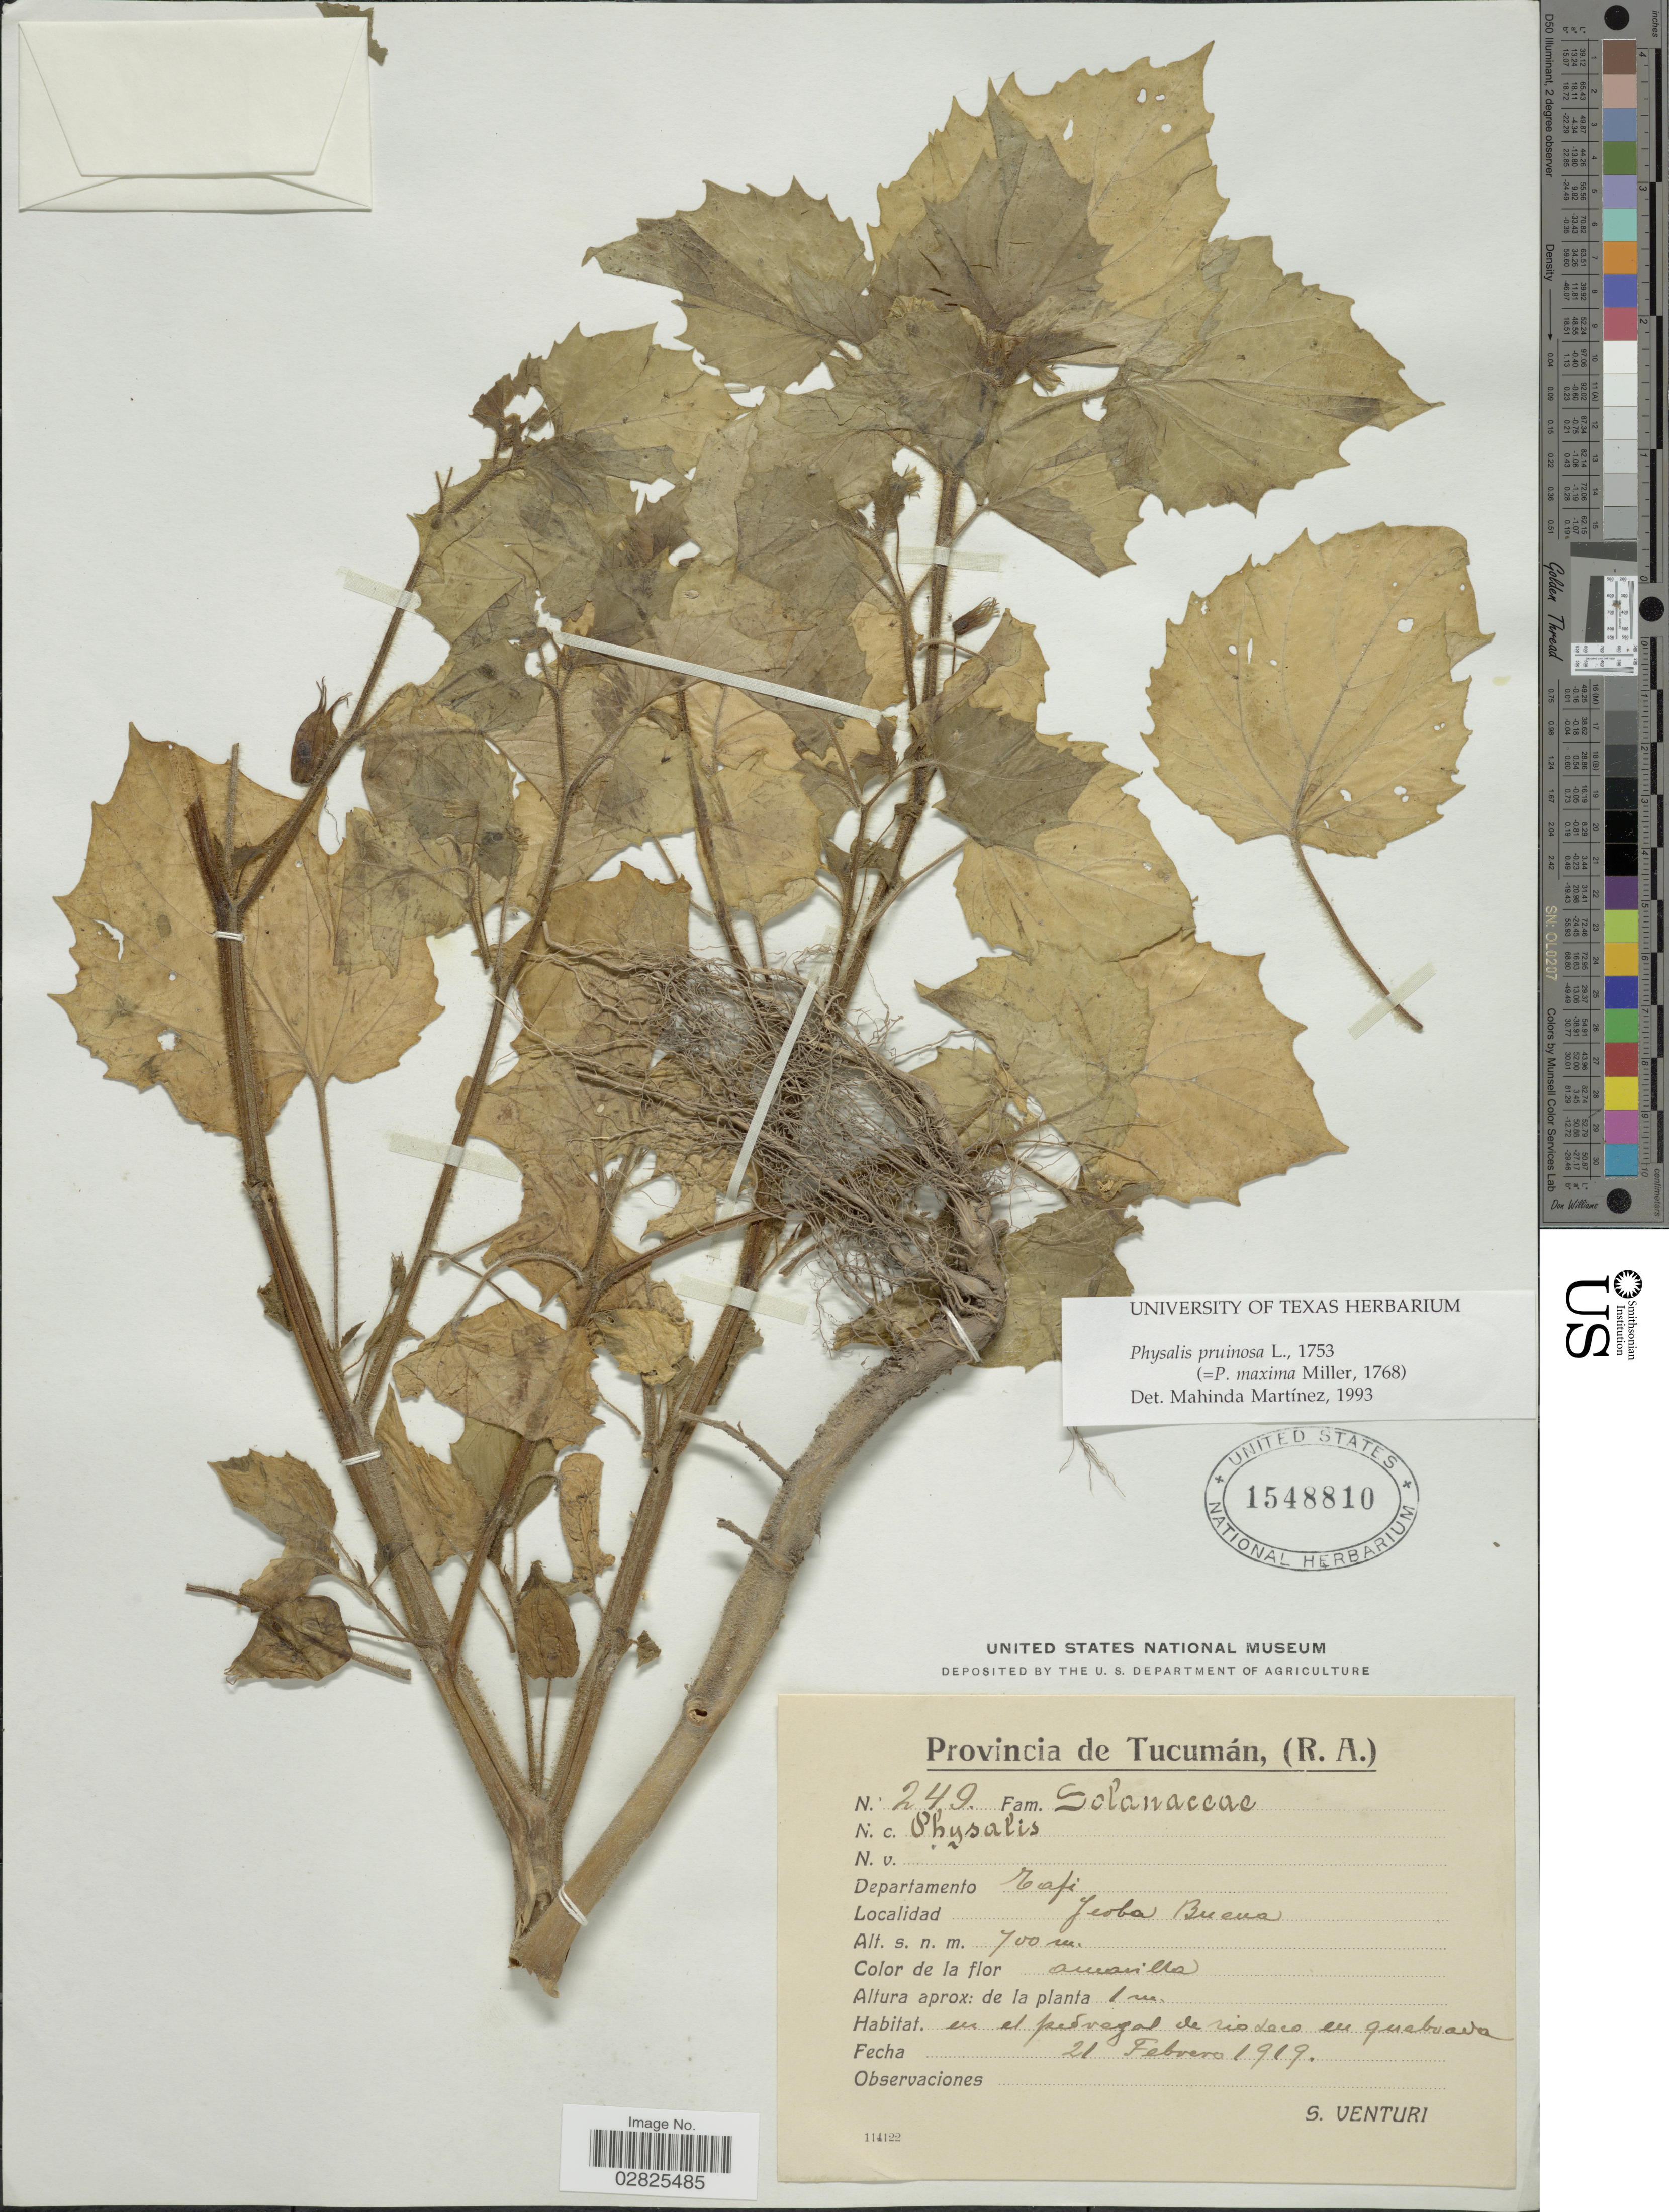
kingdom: Plantae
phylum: Tracheophyta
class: Magnoliopsida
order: Solanales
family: Solanaceae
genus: Physalis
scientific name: Physalis pruinosa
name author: L.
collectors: S. Venturi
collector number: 249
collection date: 1919-02-21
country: Argentina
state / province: Tucuman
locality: Departamento Tafi. Jeoba Buena.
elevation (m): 700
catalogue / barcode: US 1548810